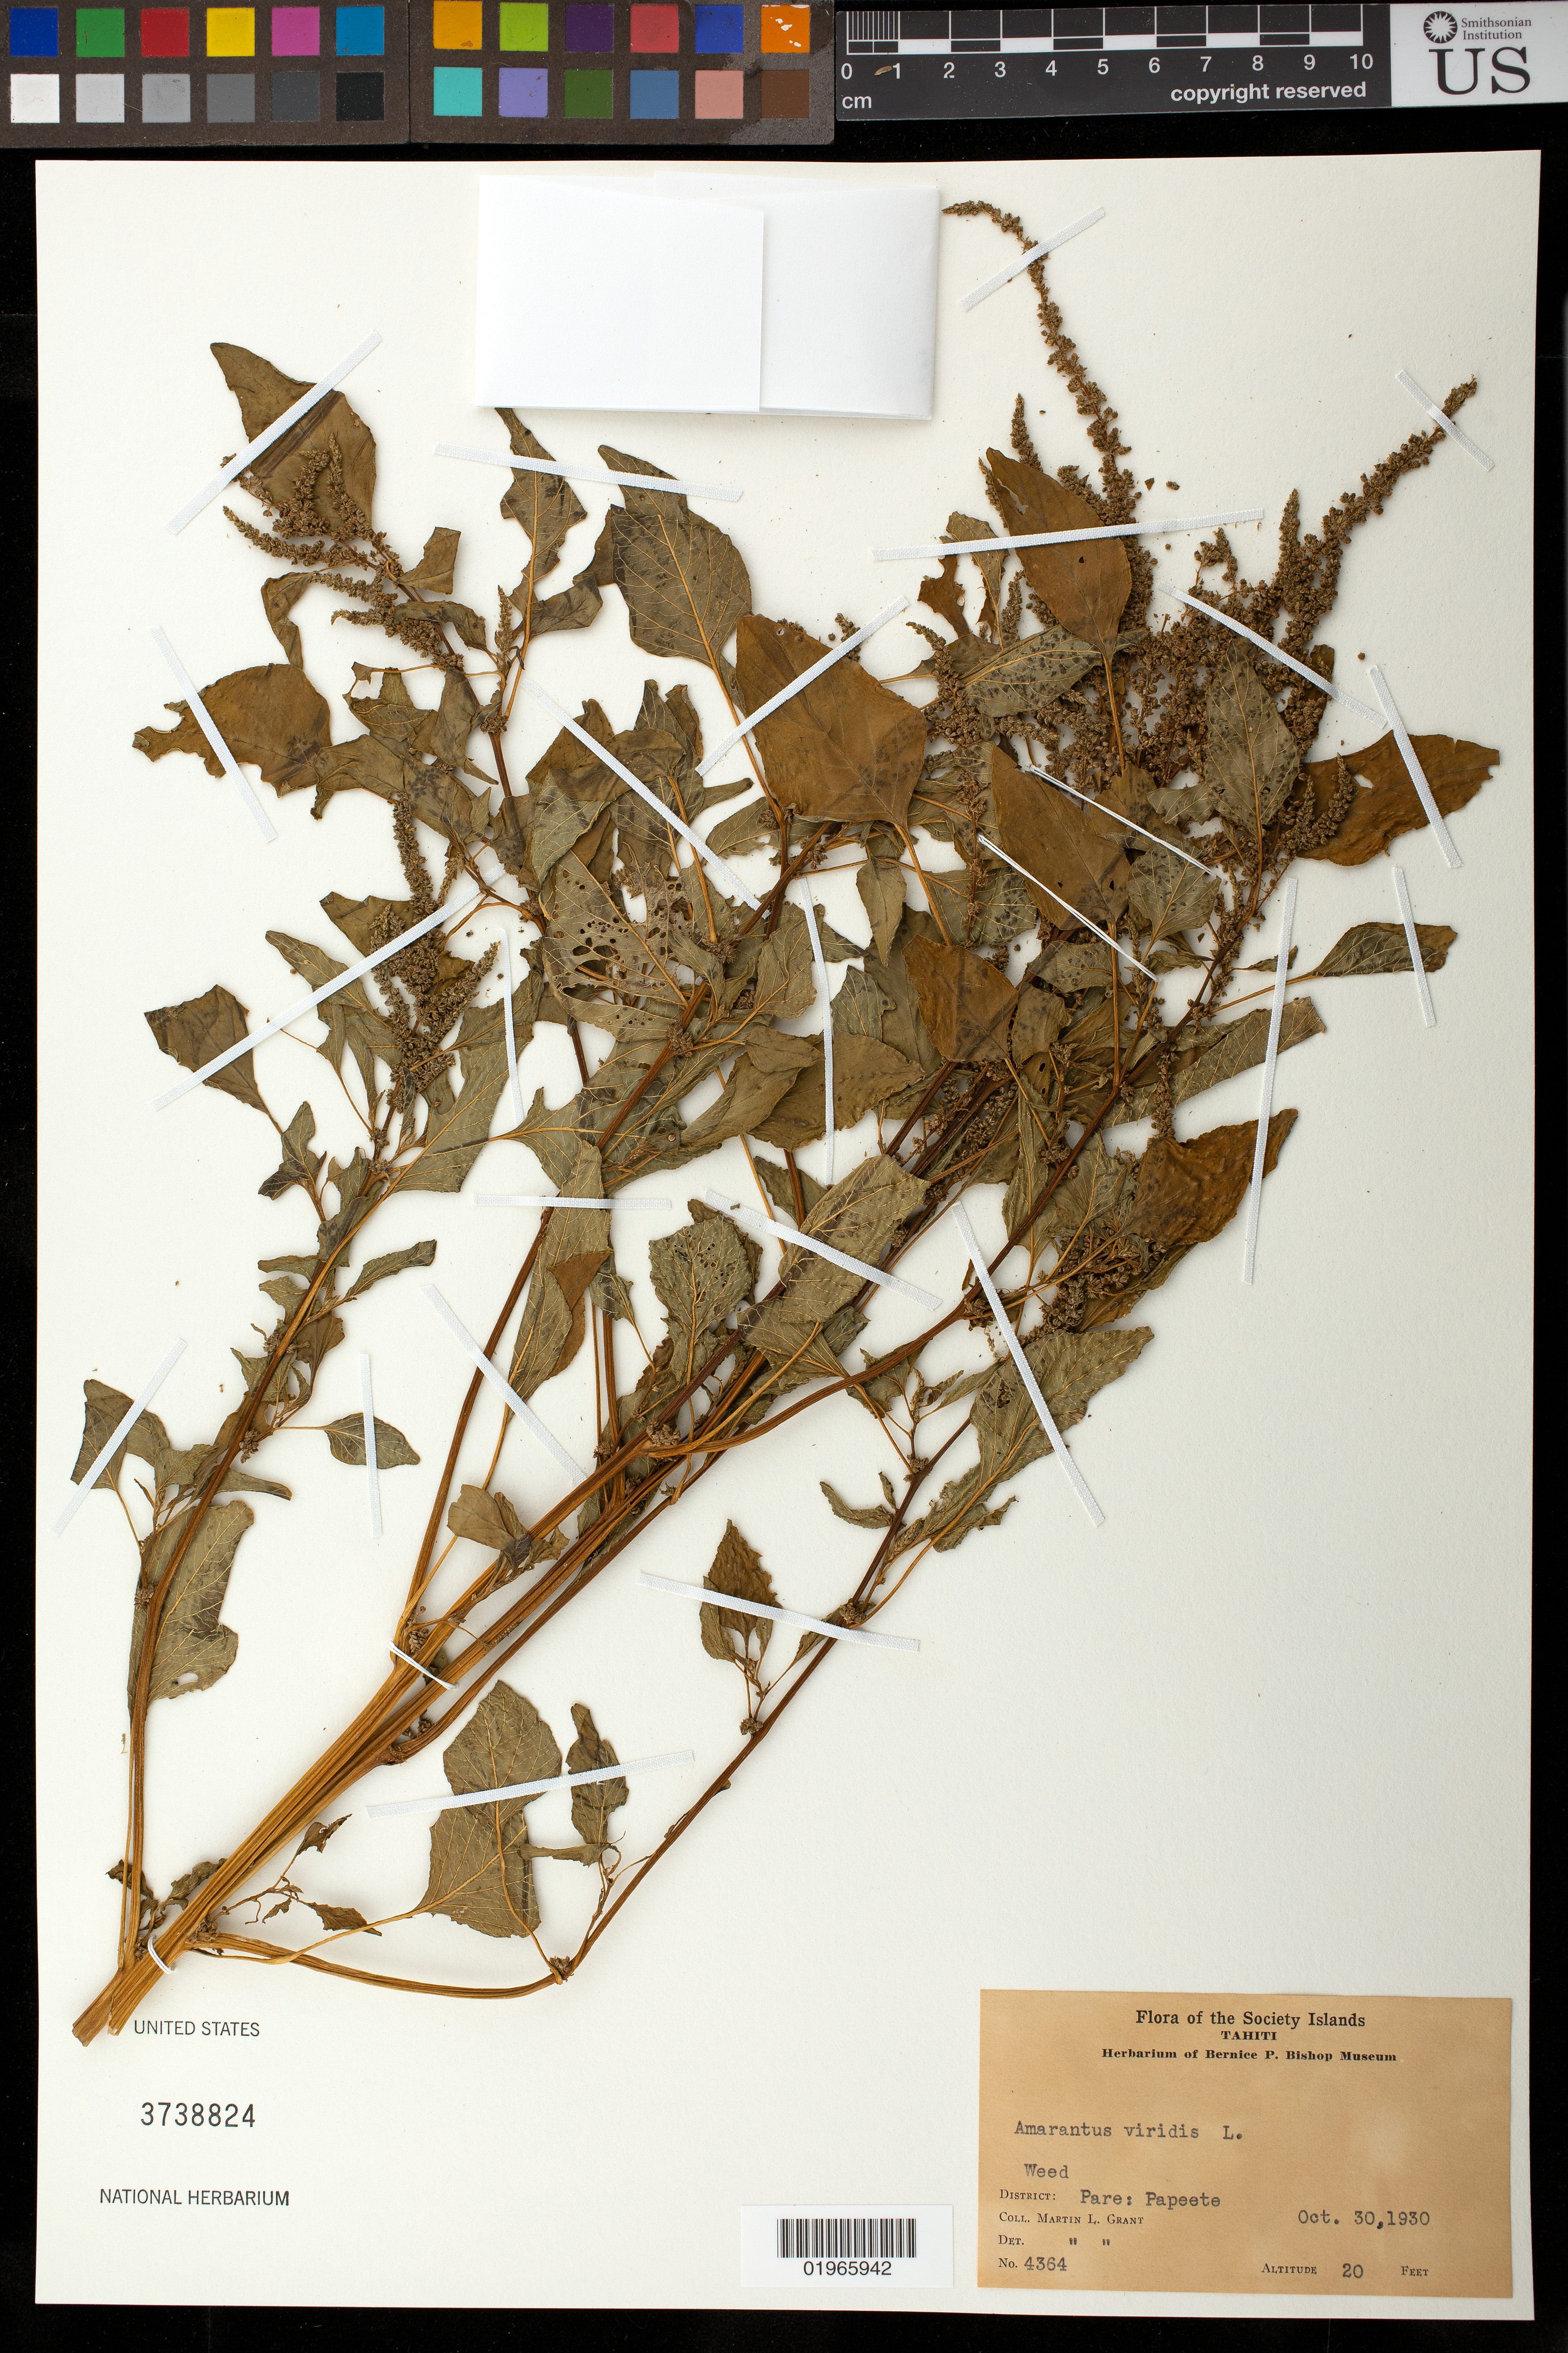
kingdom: Plantae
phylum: Tracheophyta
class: Magnoliopsida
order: Caryophyllales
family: Amaranthaceae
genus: Amaranthus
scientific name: Amaranthus viridis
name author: L.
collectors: M. L. Grant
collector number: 4364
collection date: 1930-10-30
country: French Polynesia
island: Tahiti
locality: District Pare, Papeete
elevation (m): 6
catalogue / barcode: US 3738824